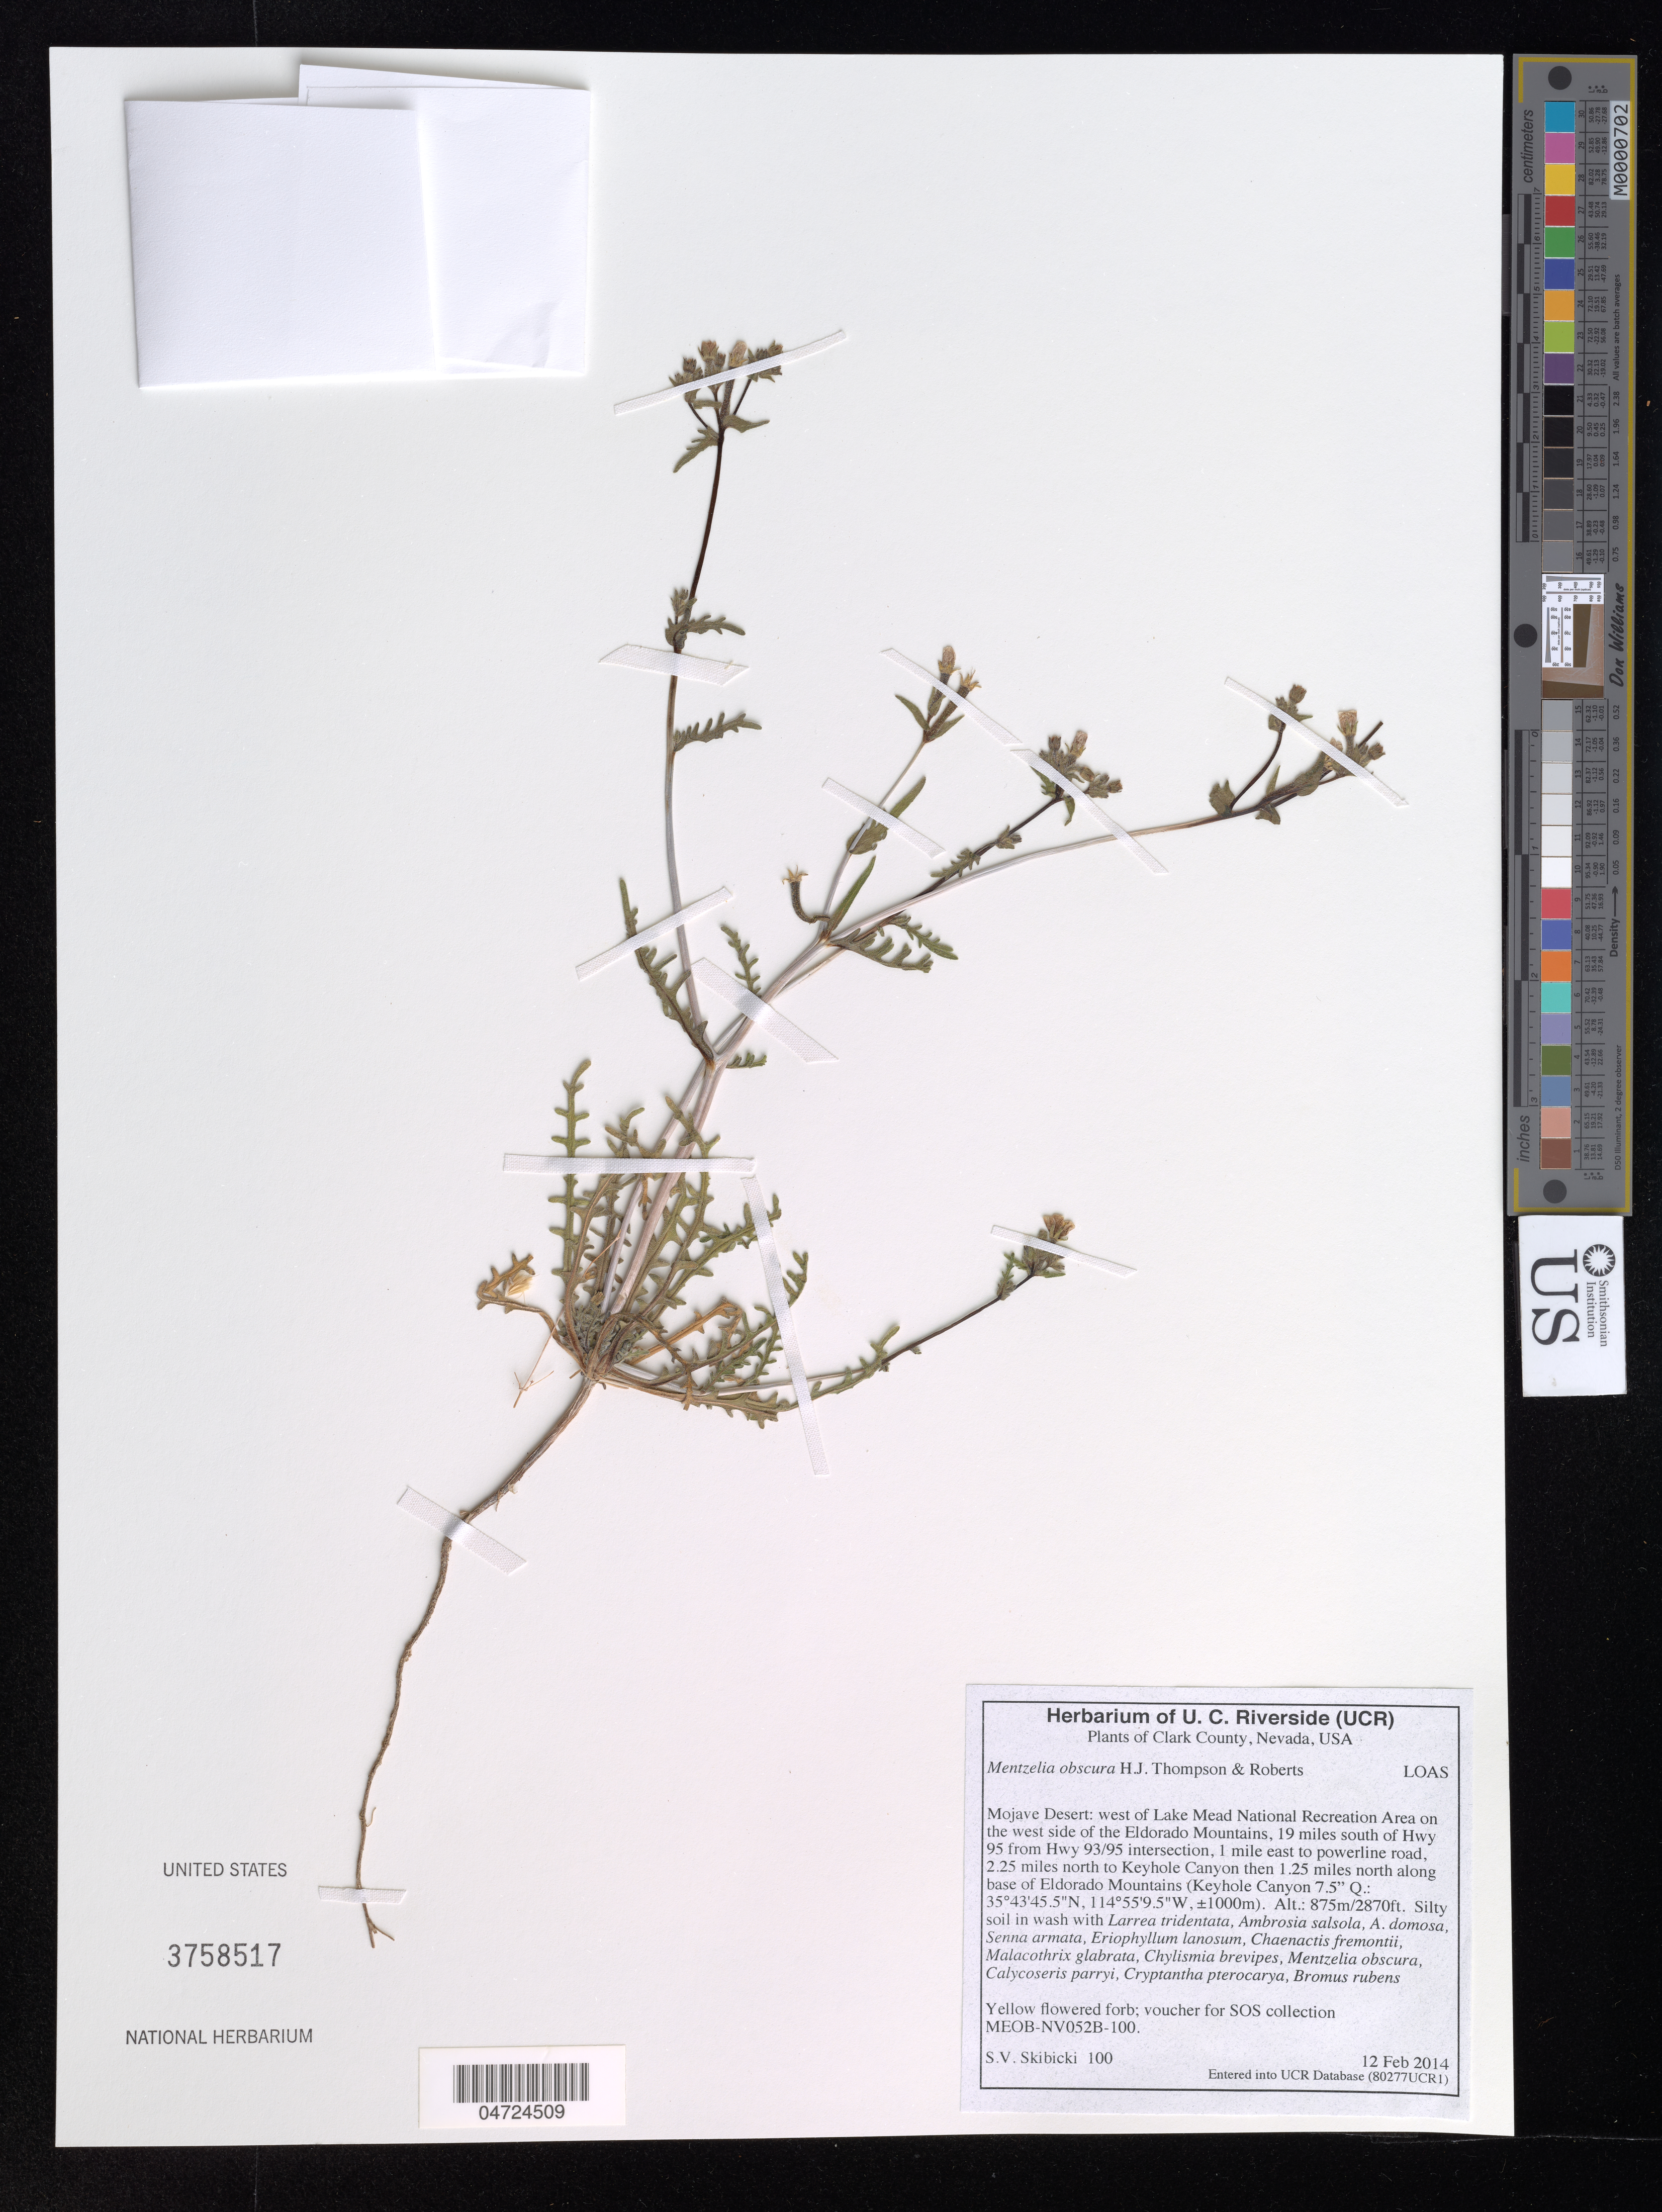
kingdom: Plantae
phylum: Tracheophyta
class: Magnoliopsida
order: Cornales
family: Loasaceae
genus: Mentzelia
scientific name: Mentzelia obscura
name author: H.J. Thomps. & J.E. Roberts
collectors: S. Skibicki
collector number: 100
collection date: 2014-02-12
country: United States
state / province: Nevada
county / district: Clark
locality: Clark County. Mojave Desert: west of Lake Mead National Recreation Area on the west side of the Eldorado Mountains, 19 miles south of Hwy 95 from Hwy 93/95 intersection, 1 mile east to powerline road, 2.25 miles north to Keyhole Canyon then 1.25 miles north along base of Eldorado Mountains (Keyhole Canyon 7.5" Q.: ± 1000m).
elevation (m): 875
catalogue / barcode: US 3758517